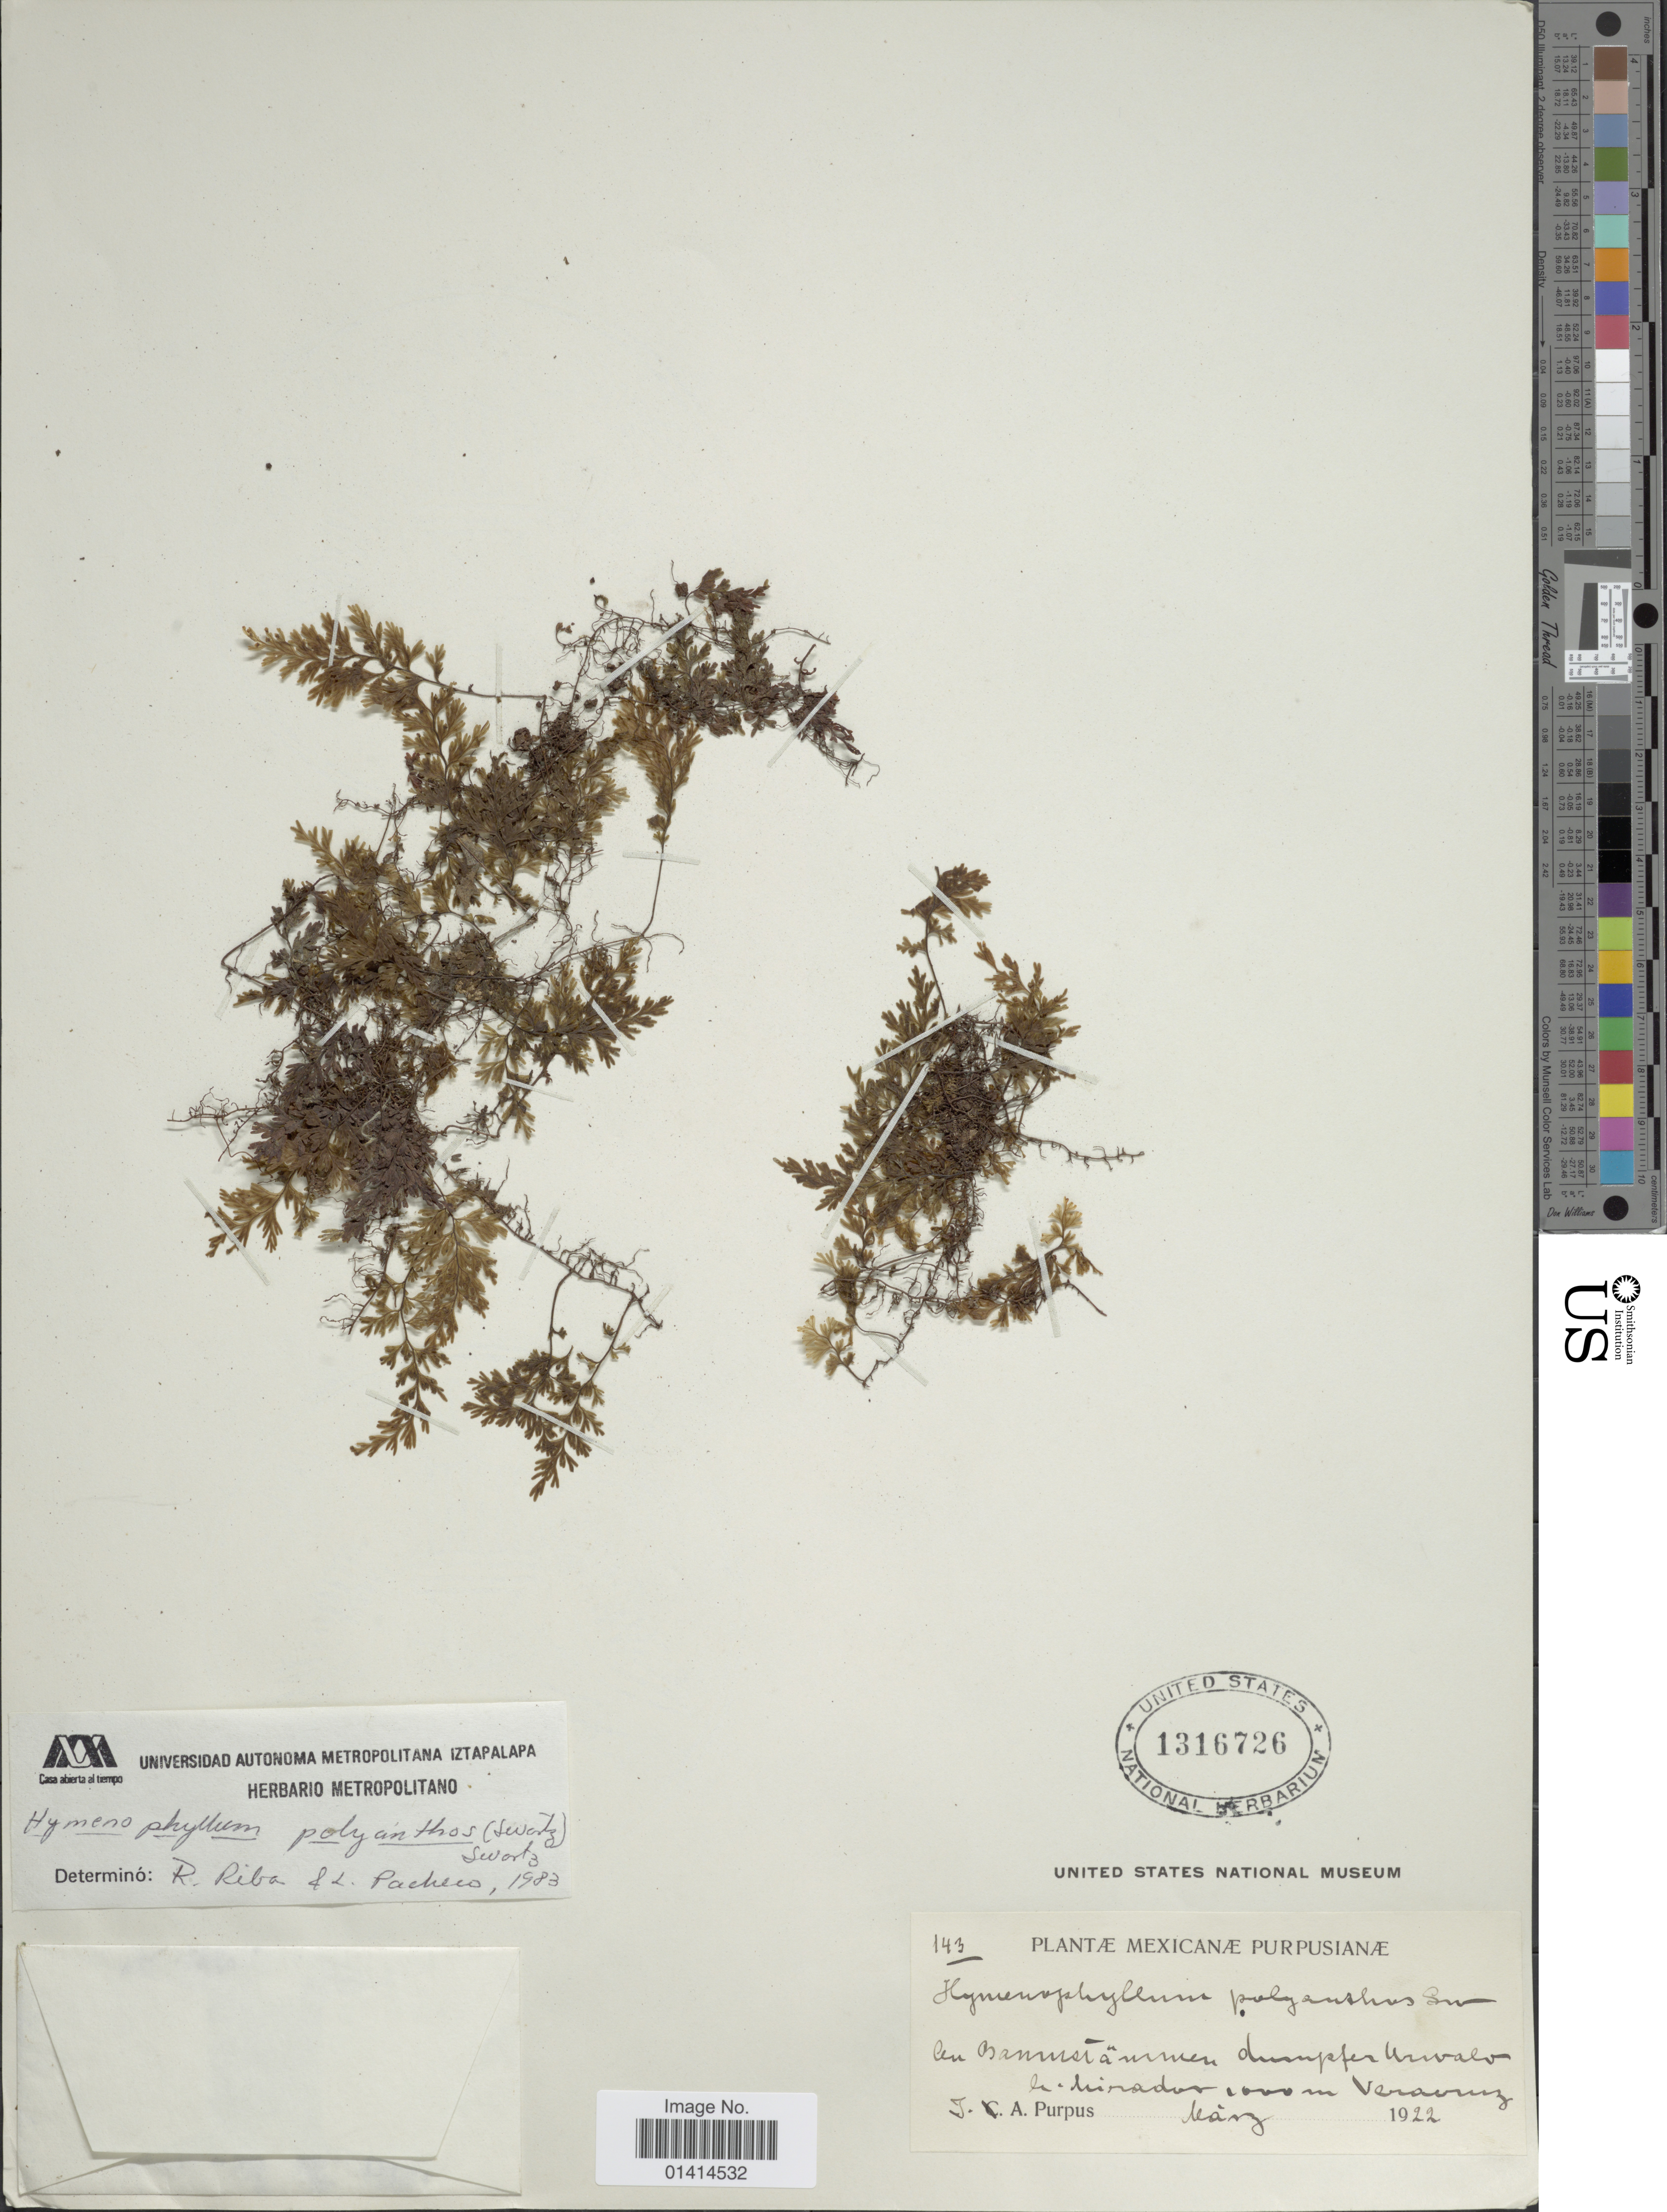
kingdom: Plantae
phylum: Tracheophyta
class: Polypodiopsida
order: Hymenophyllales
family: Hymenophyllaceae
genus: Hymenophyllum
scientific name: Hymenophyllum polyanthos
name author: (Sw.) Sw.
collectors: J. A. Purpus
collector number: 143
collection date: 1922-03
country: Mexico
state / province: Veracruz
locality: Urwald bei Mirador, Veracuz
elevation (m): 1000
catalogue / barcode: US 1316726